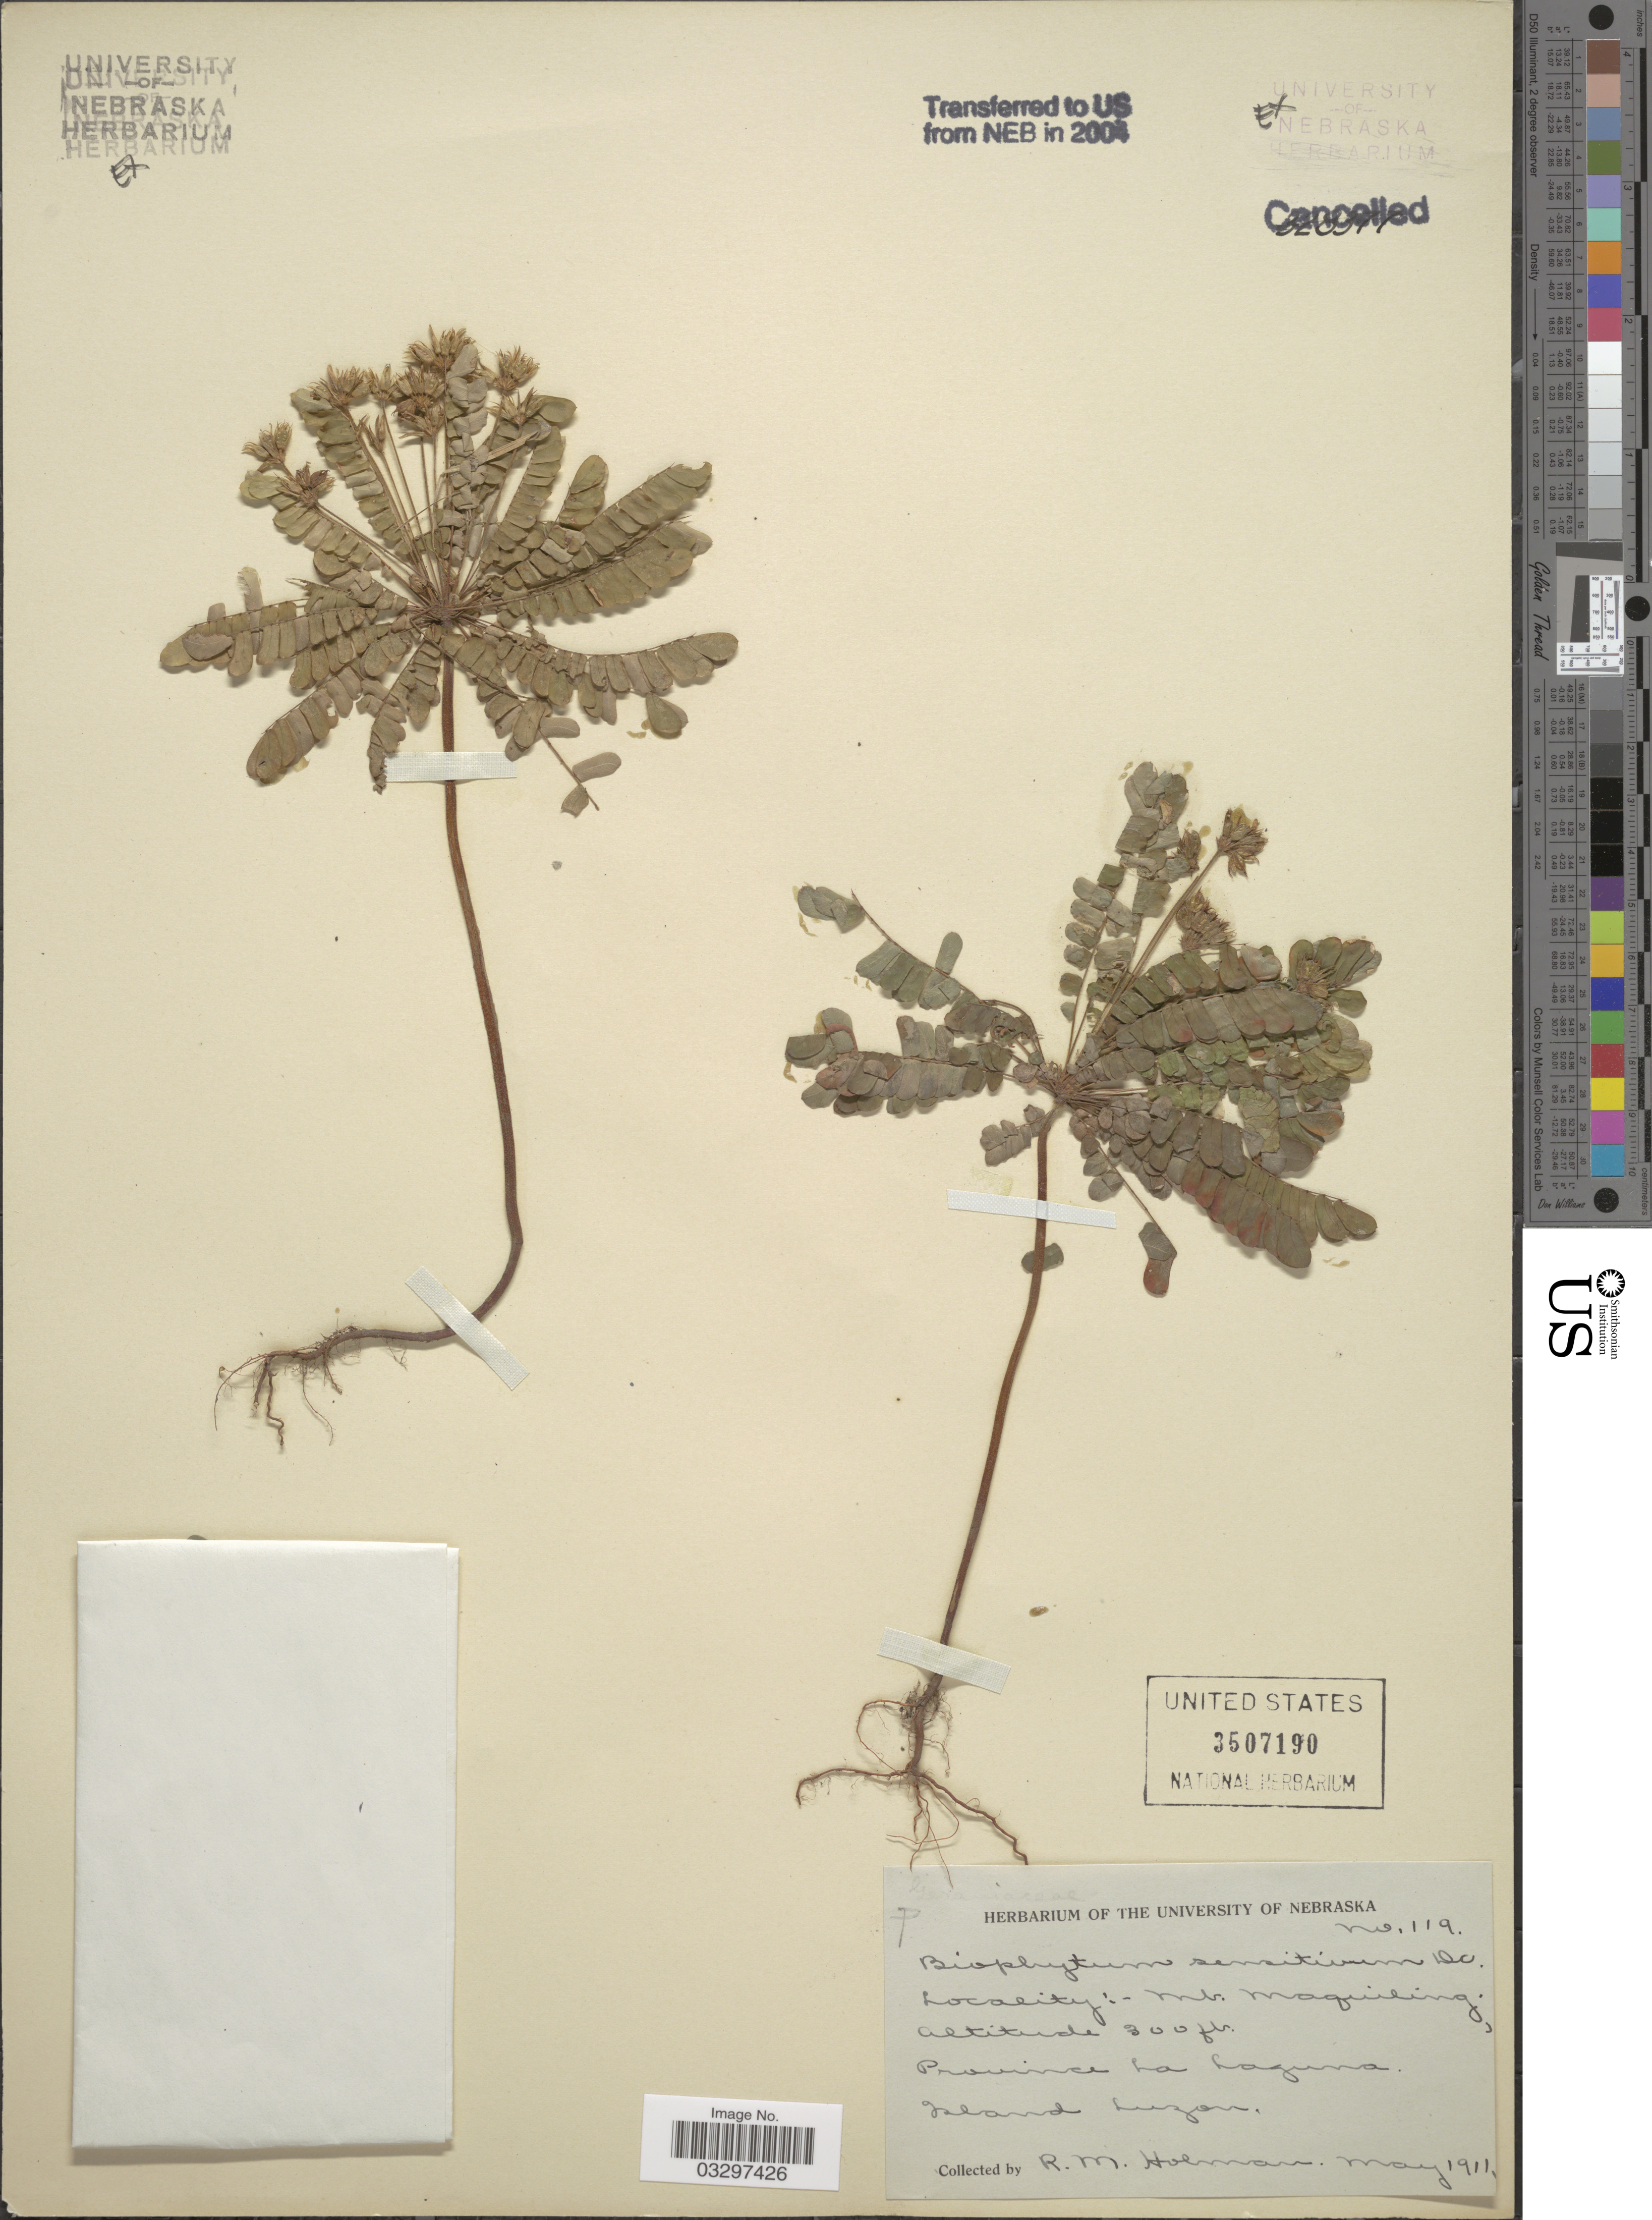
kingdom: Plantae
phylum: Tracheophyta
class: Magnoliopsida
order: Oxalidales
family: Oxalidaceae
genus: Biophytum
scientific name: Biophytum sensitivum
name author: (L.) DC.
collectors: R. Holman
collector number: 119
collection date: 1911-05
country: Philippines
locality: Mt. Maquiling. Province La Laguna, Island Luzon.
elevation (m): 91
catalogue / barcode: US 3507190